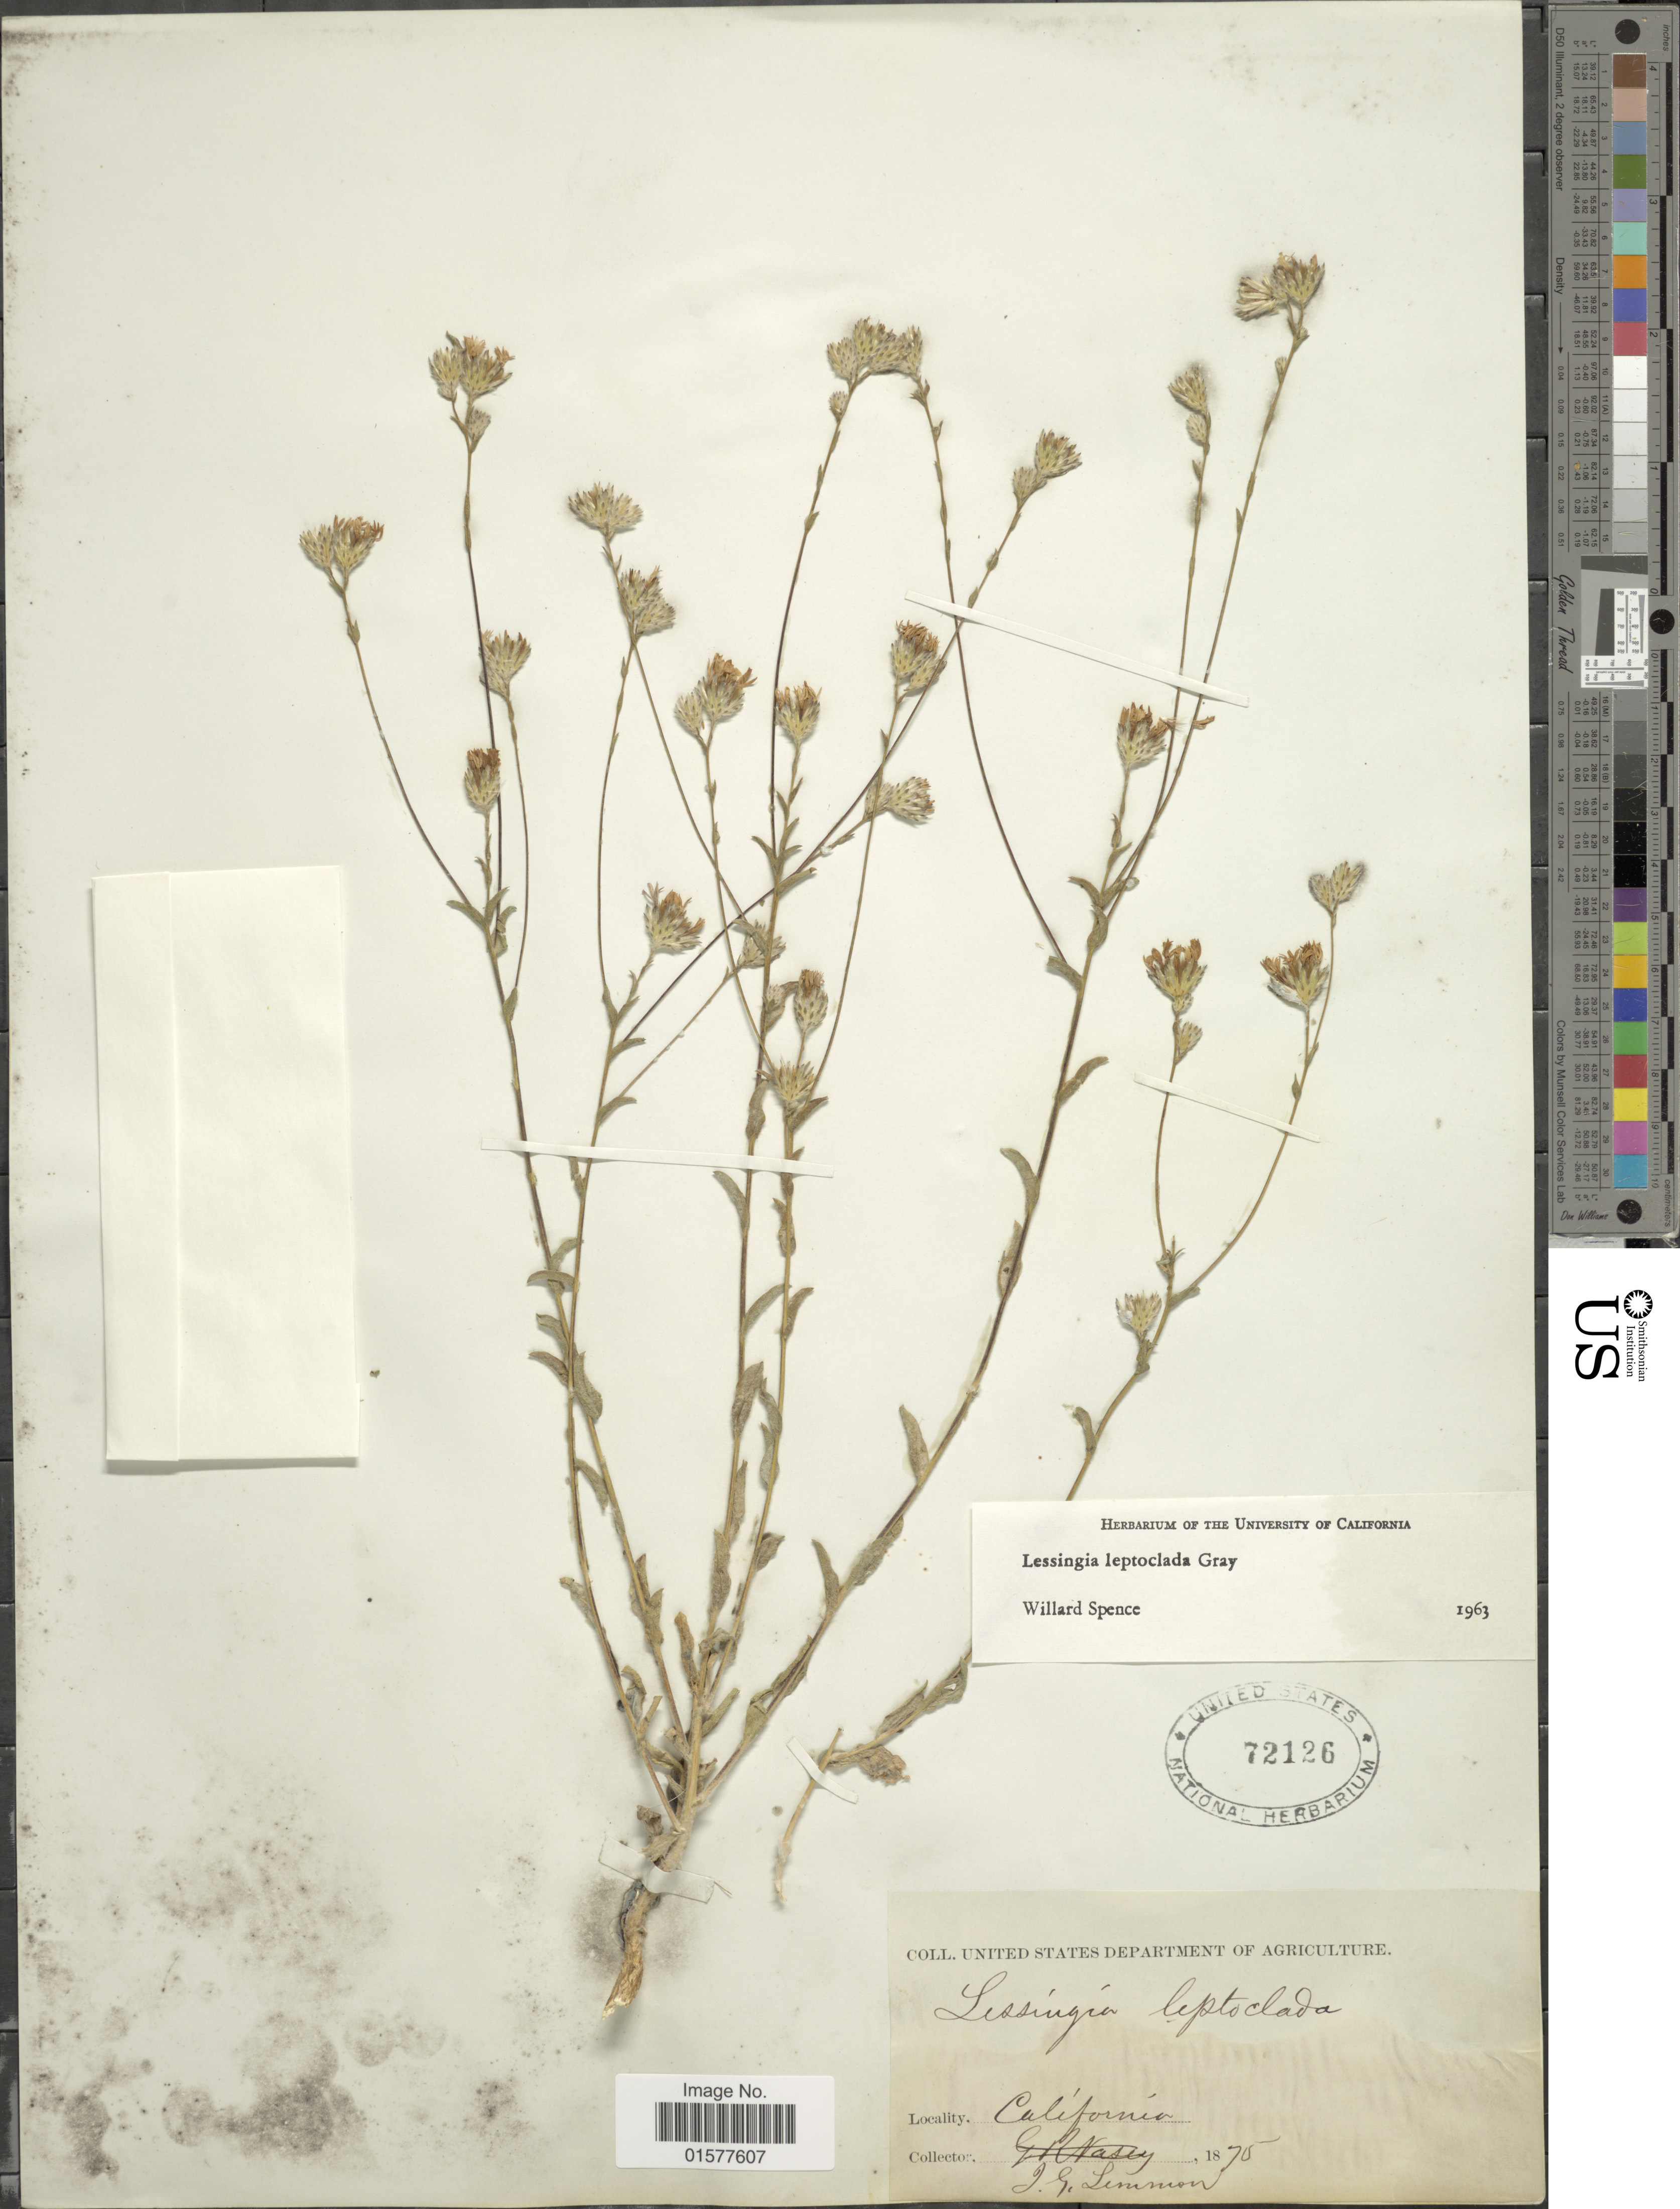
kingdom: Plantae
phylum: Tracheophyta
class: Magnoliopsida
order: Asterales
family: Asteraceae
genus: Lessingia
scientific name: Lessingia leptoclada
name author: A. Gray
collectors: J. Lemmon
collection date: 1875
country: United States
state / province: California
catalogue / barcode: US 72126